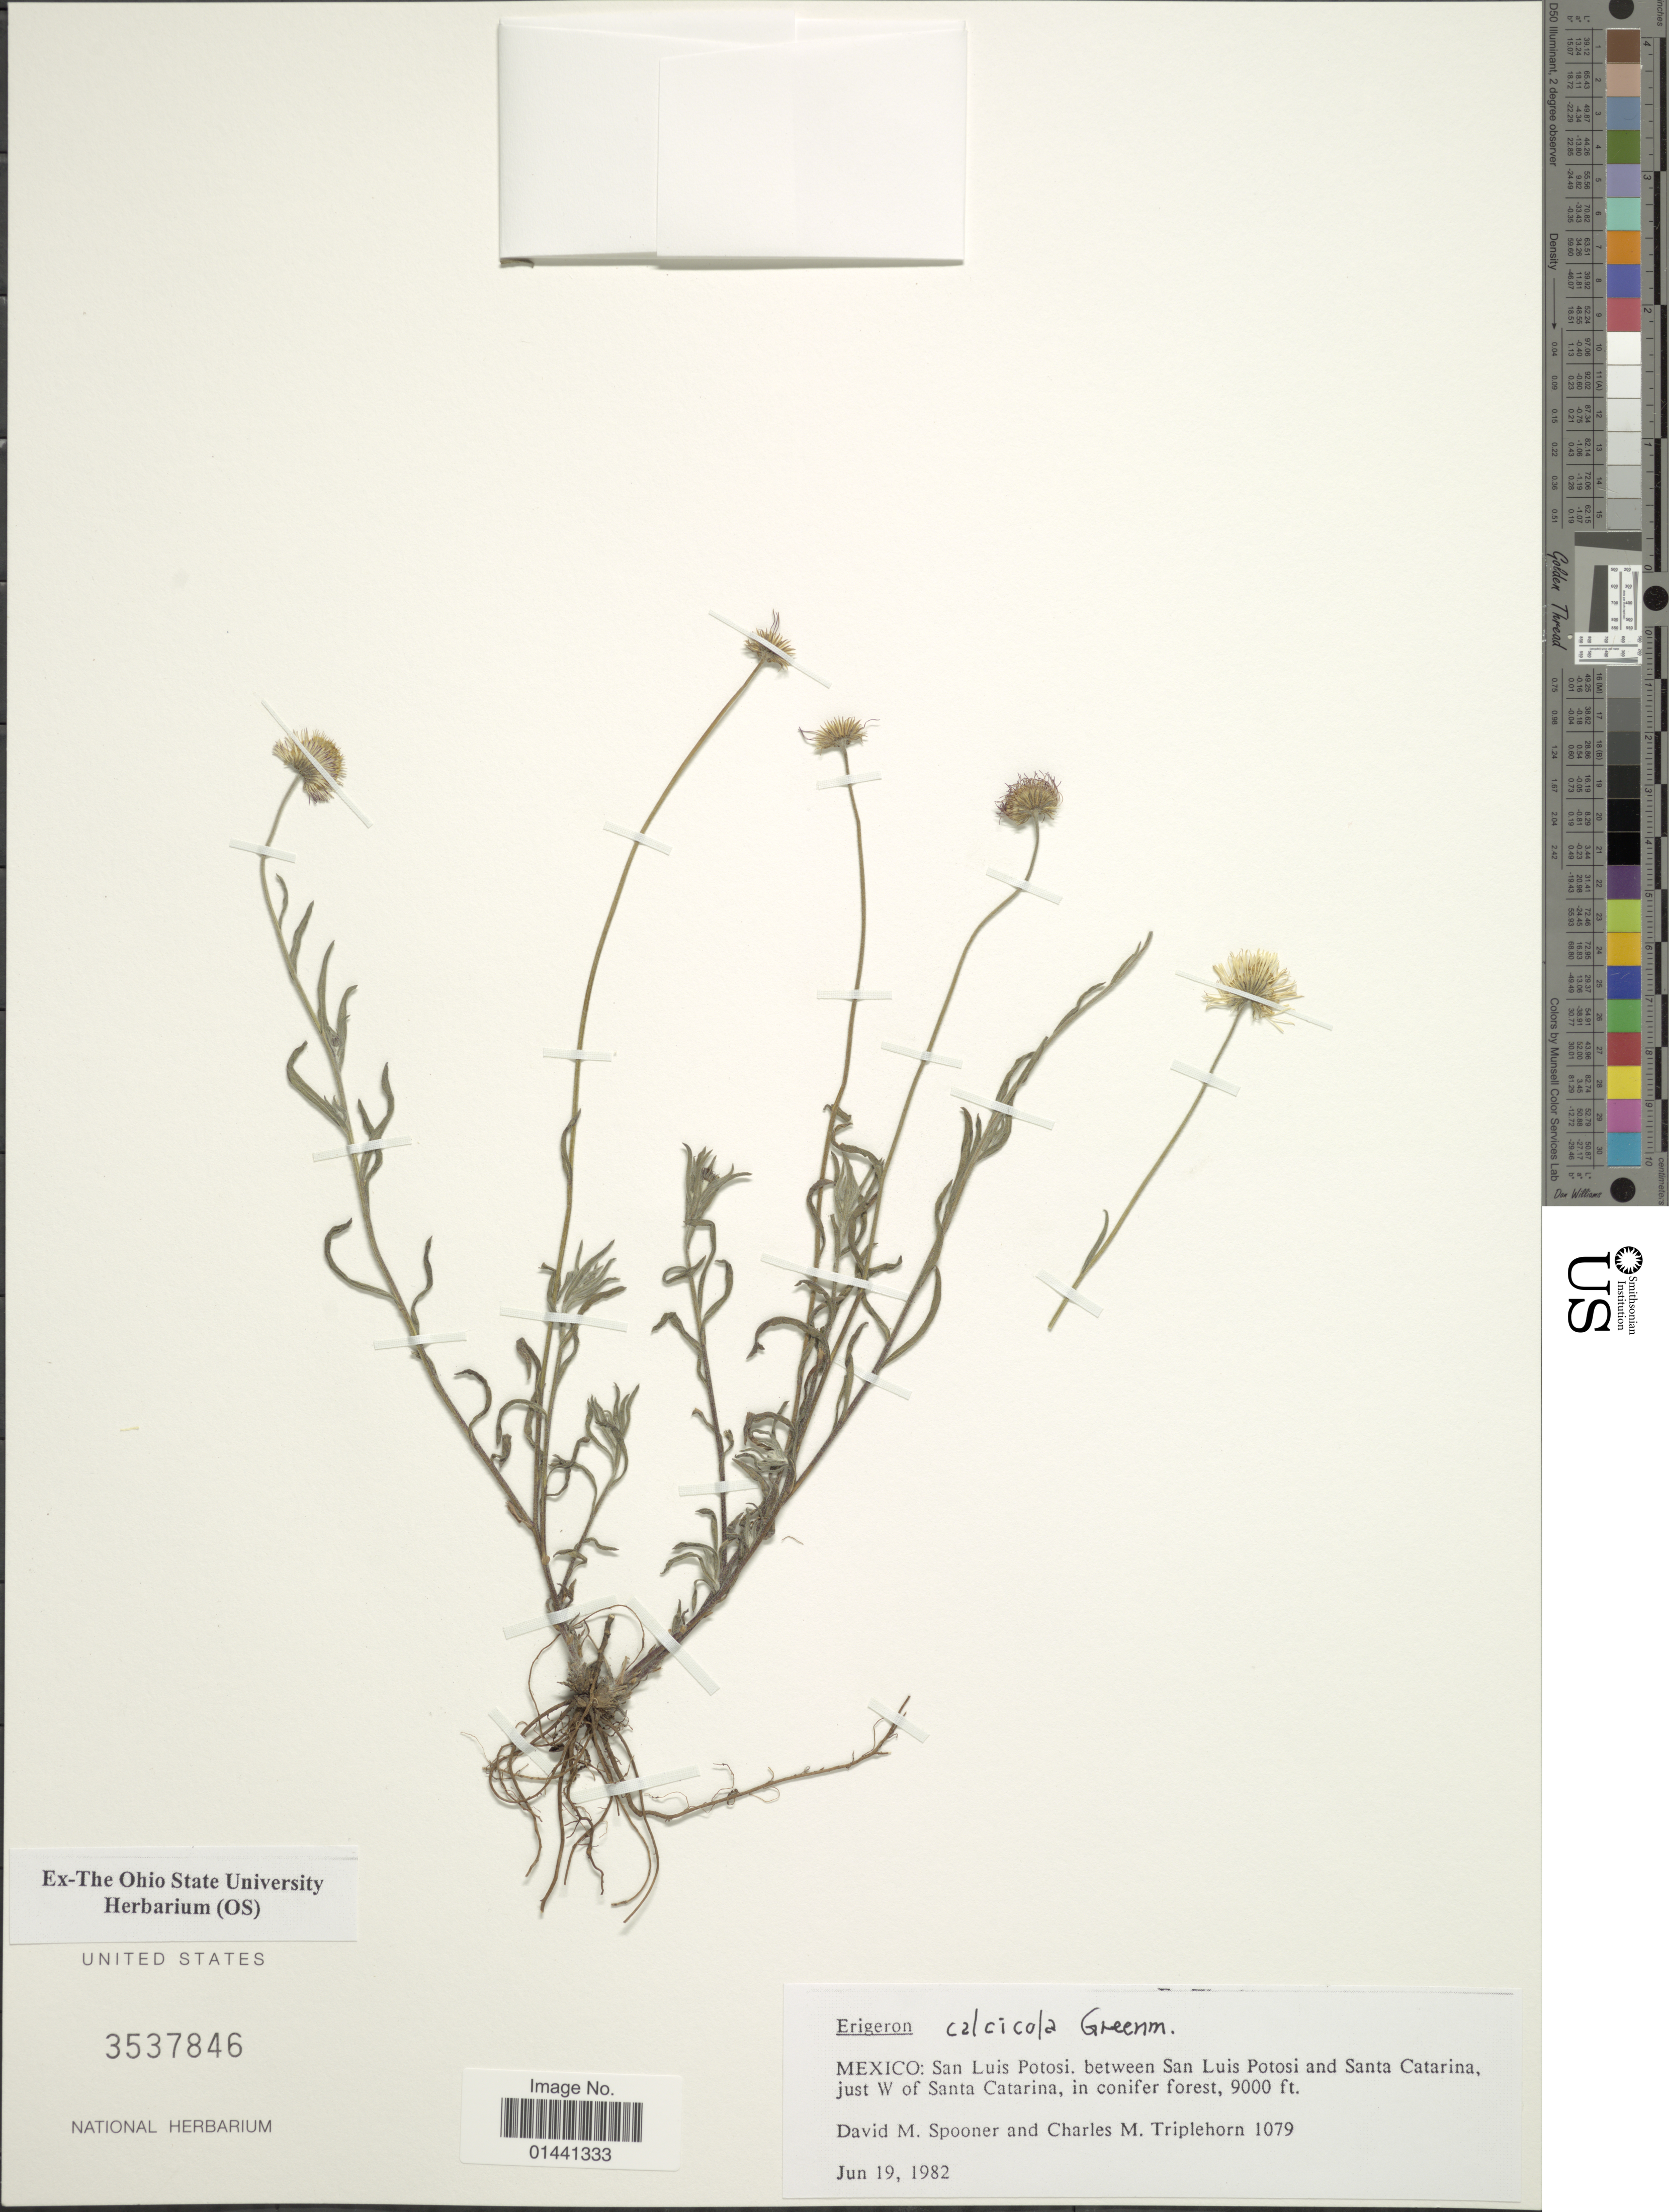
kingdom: Plantae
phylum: Tracheophyta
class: Magnoliopsida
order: Asterales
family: Asteraceae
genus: Erigeron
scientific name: Erigeron calcicola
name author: Greenm.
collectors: D. Spooner & Triplehorn, C.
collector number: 1079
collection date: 1982-06-19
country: Mexico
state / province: San Luis Potosí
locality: Between San Luis Potosi and Santa Catarina, just W of Santa Catarina, in conifer forest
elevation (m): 2743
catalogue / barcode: US 3537846